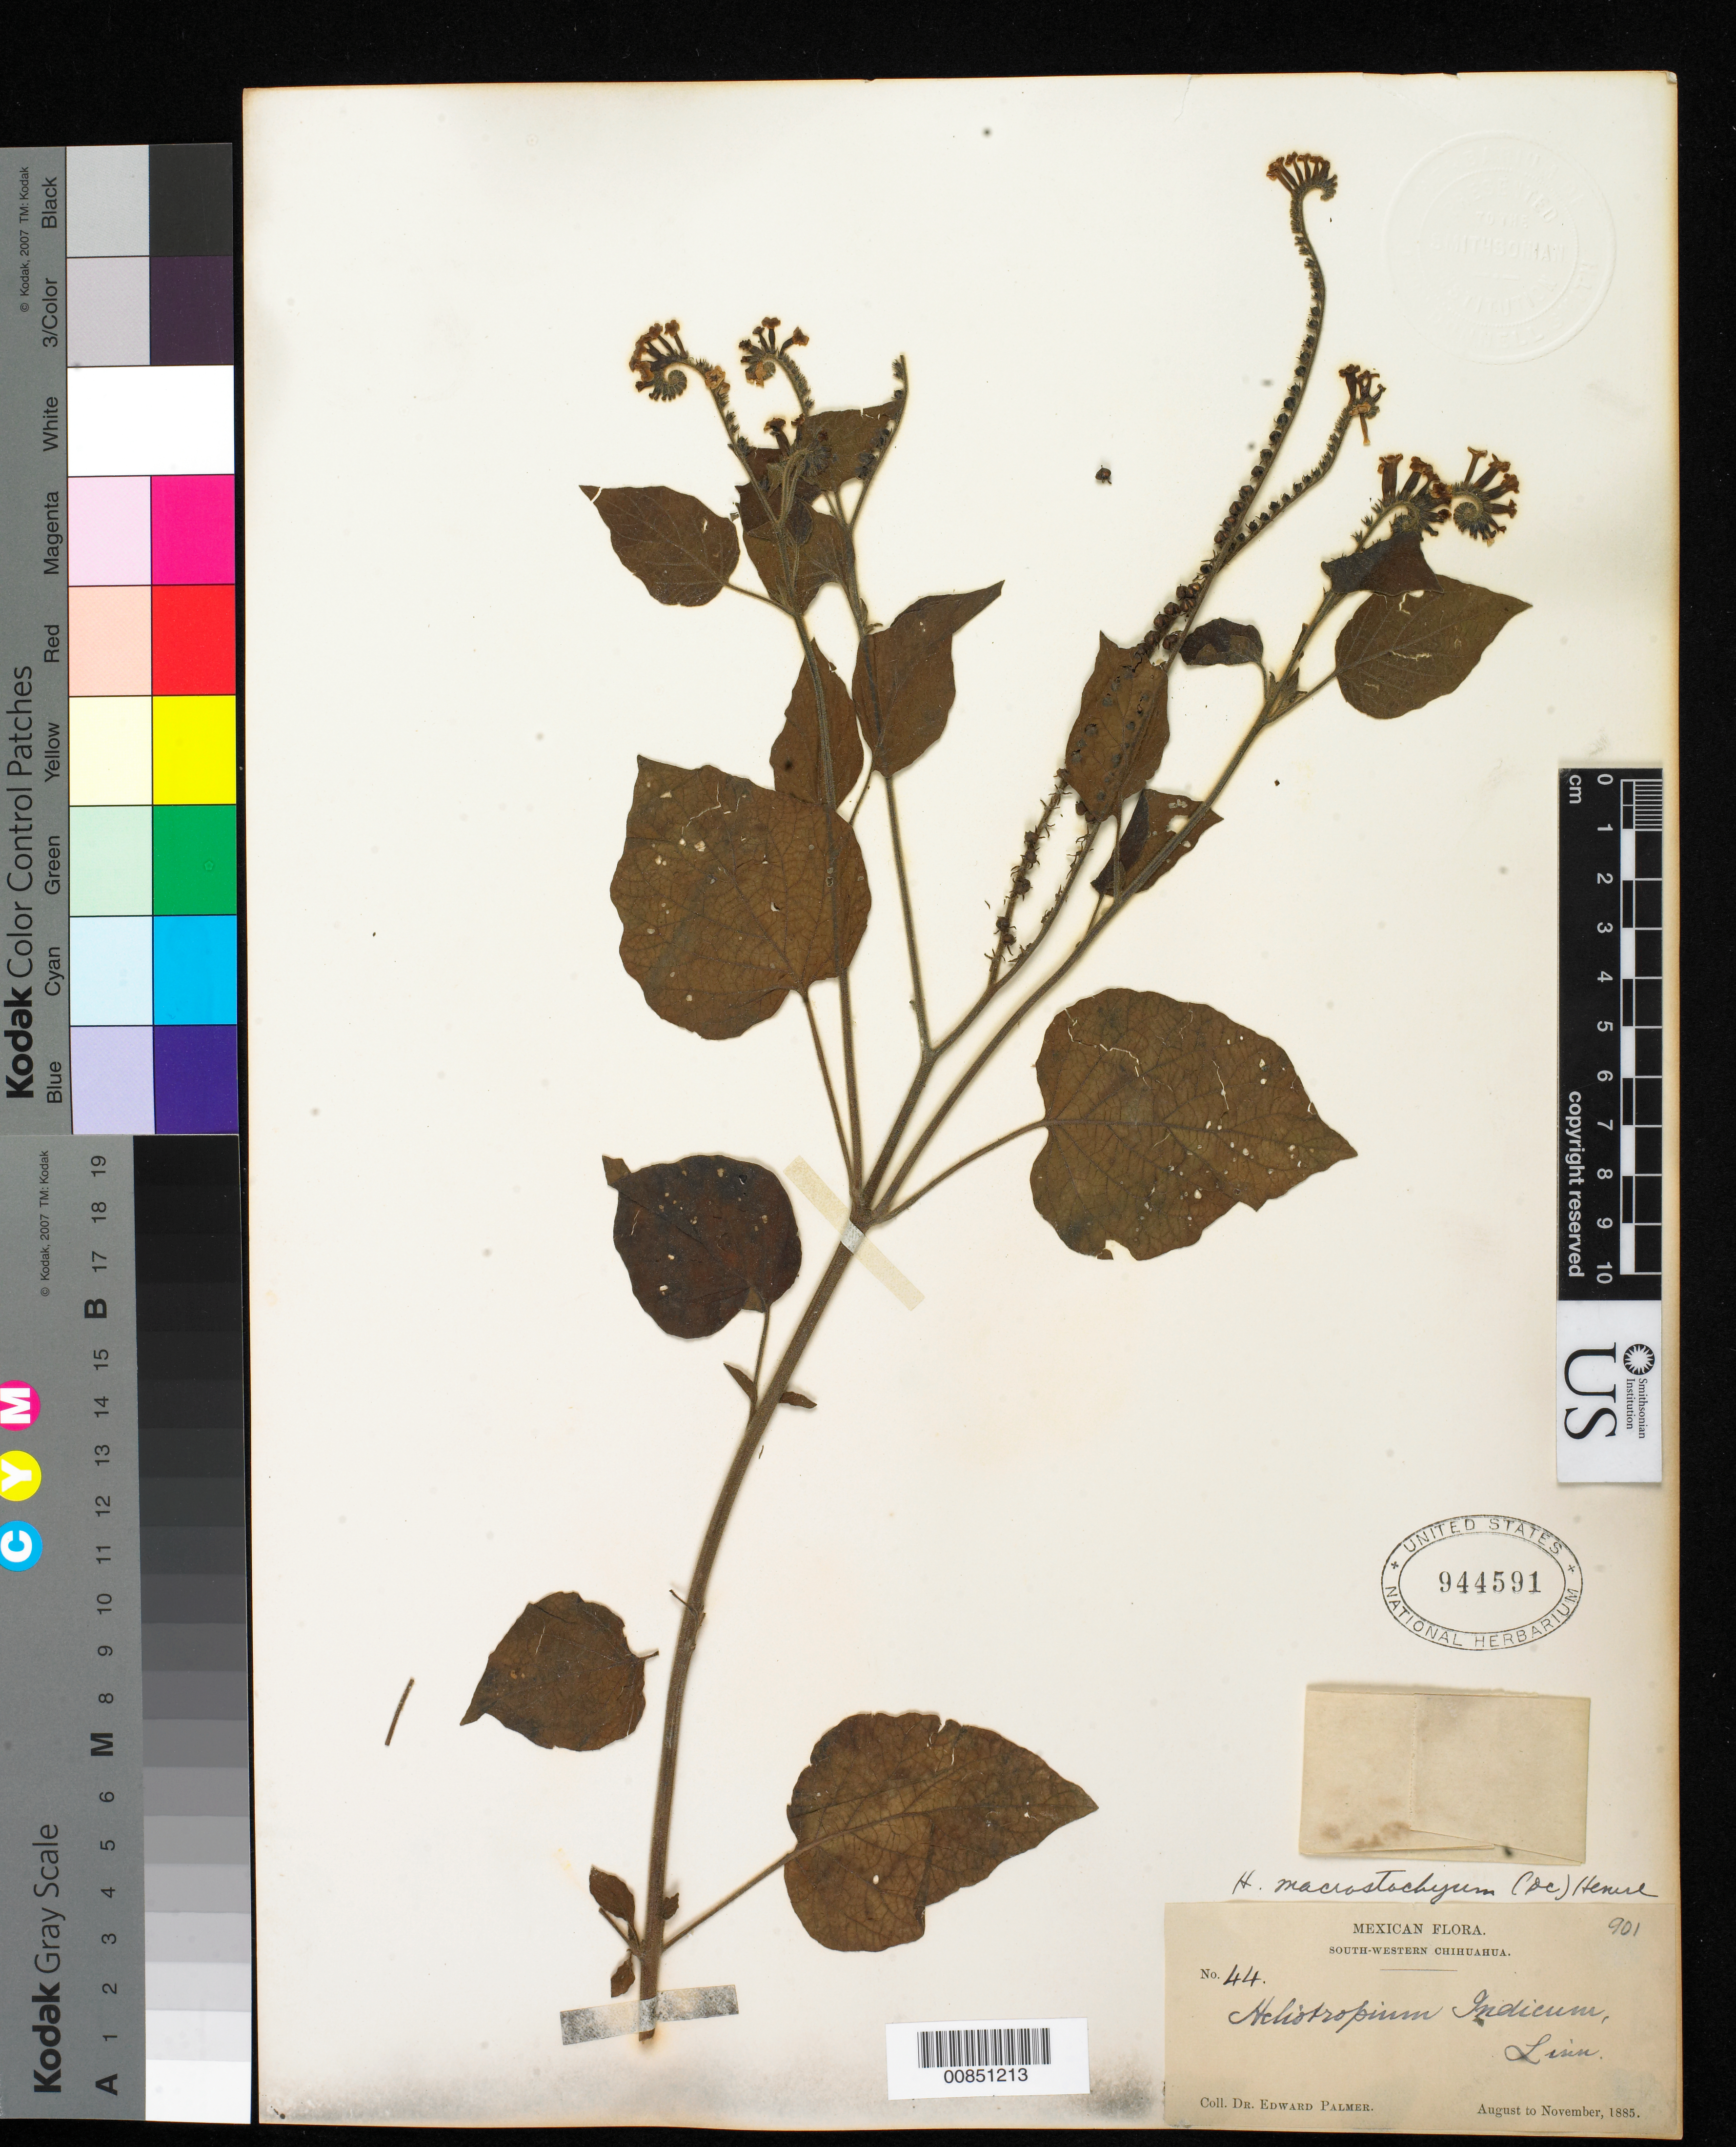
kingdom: Plantae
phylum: Tracheophyta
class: Magnoliopsida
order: Boraginales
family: Heliotropiaceae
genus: Heliotropium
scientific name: Heliotropium macrostachyum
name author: (DC.) Hemsl.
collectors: E. Palmer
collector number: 44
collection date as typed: Aug 1885 to -- Nov 1885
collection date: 1885-08/1885-11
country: Mexico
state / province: Chihuahua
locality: South-Western Chihuahua.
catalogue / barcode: US 944591